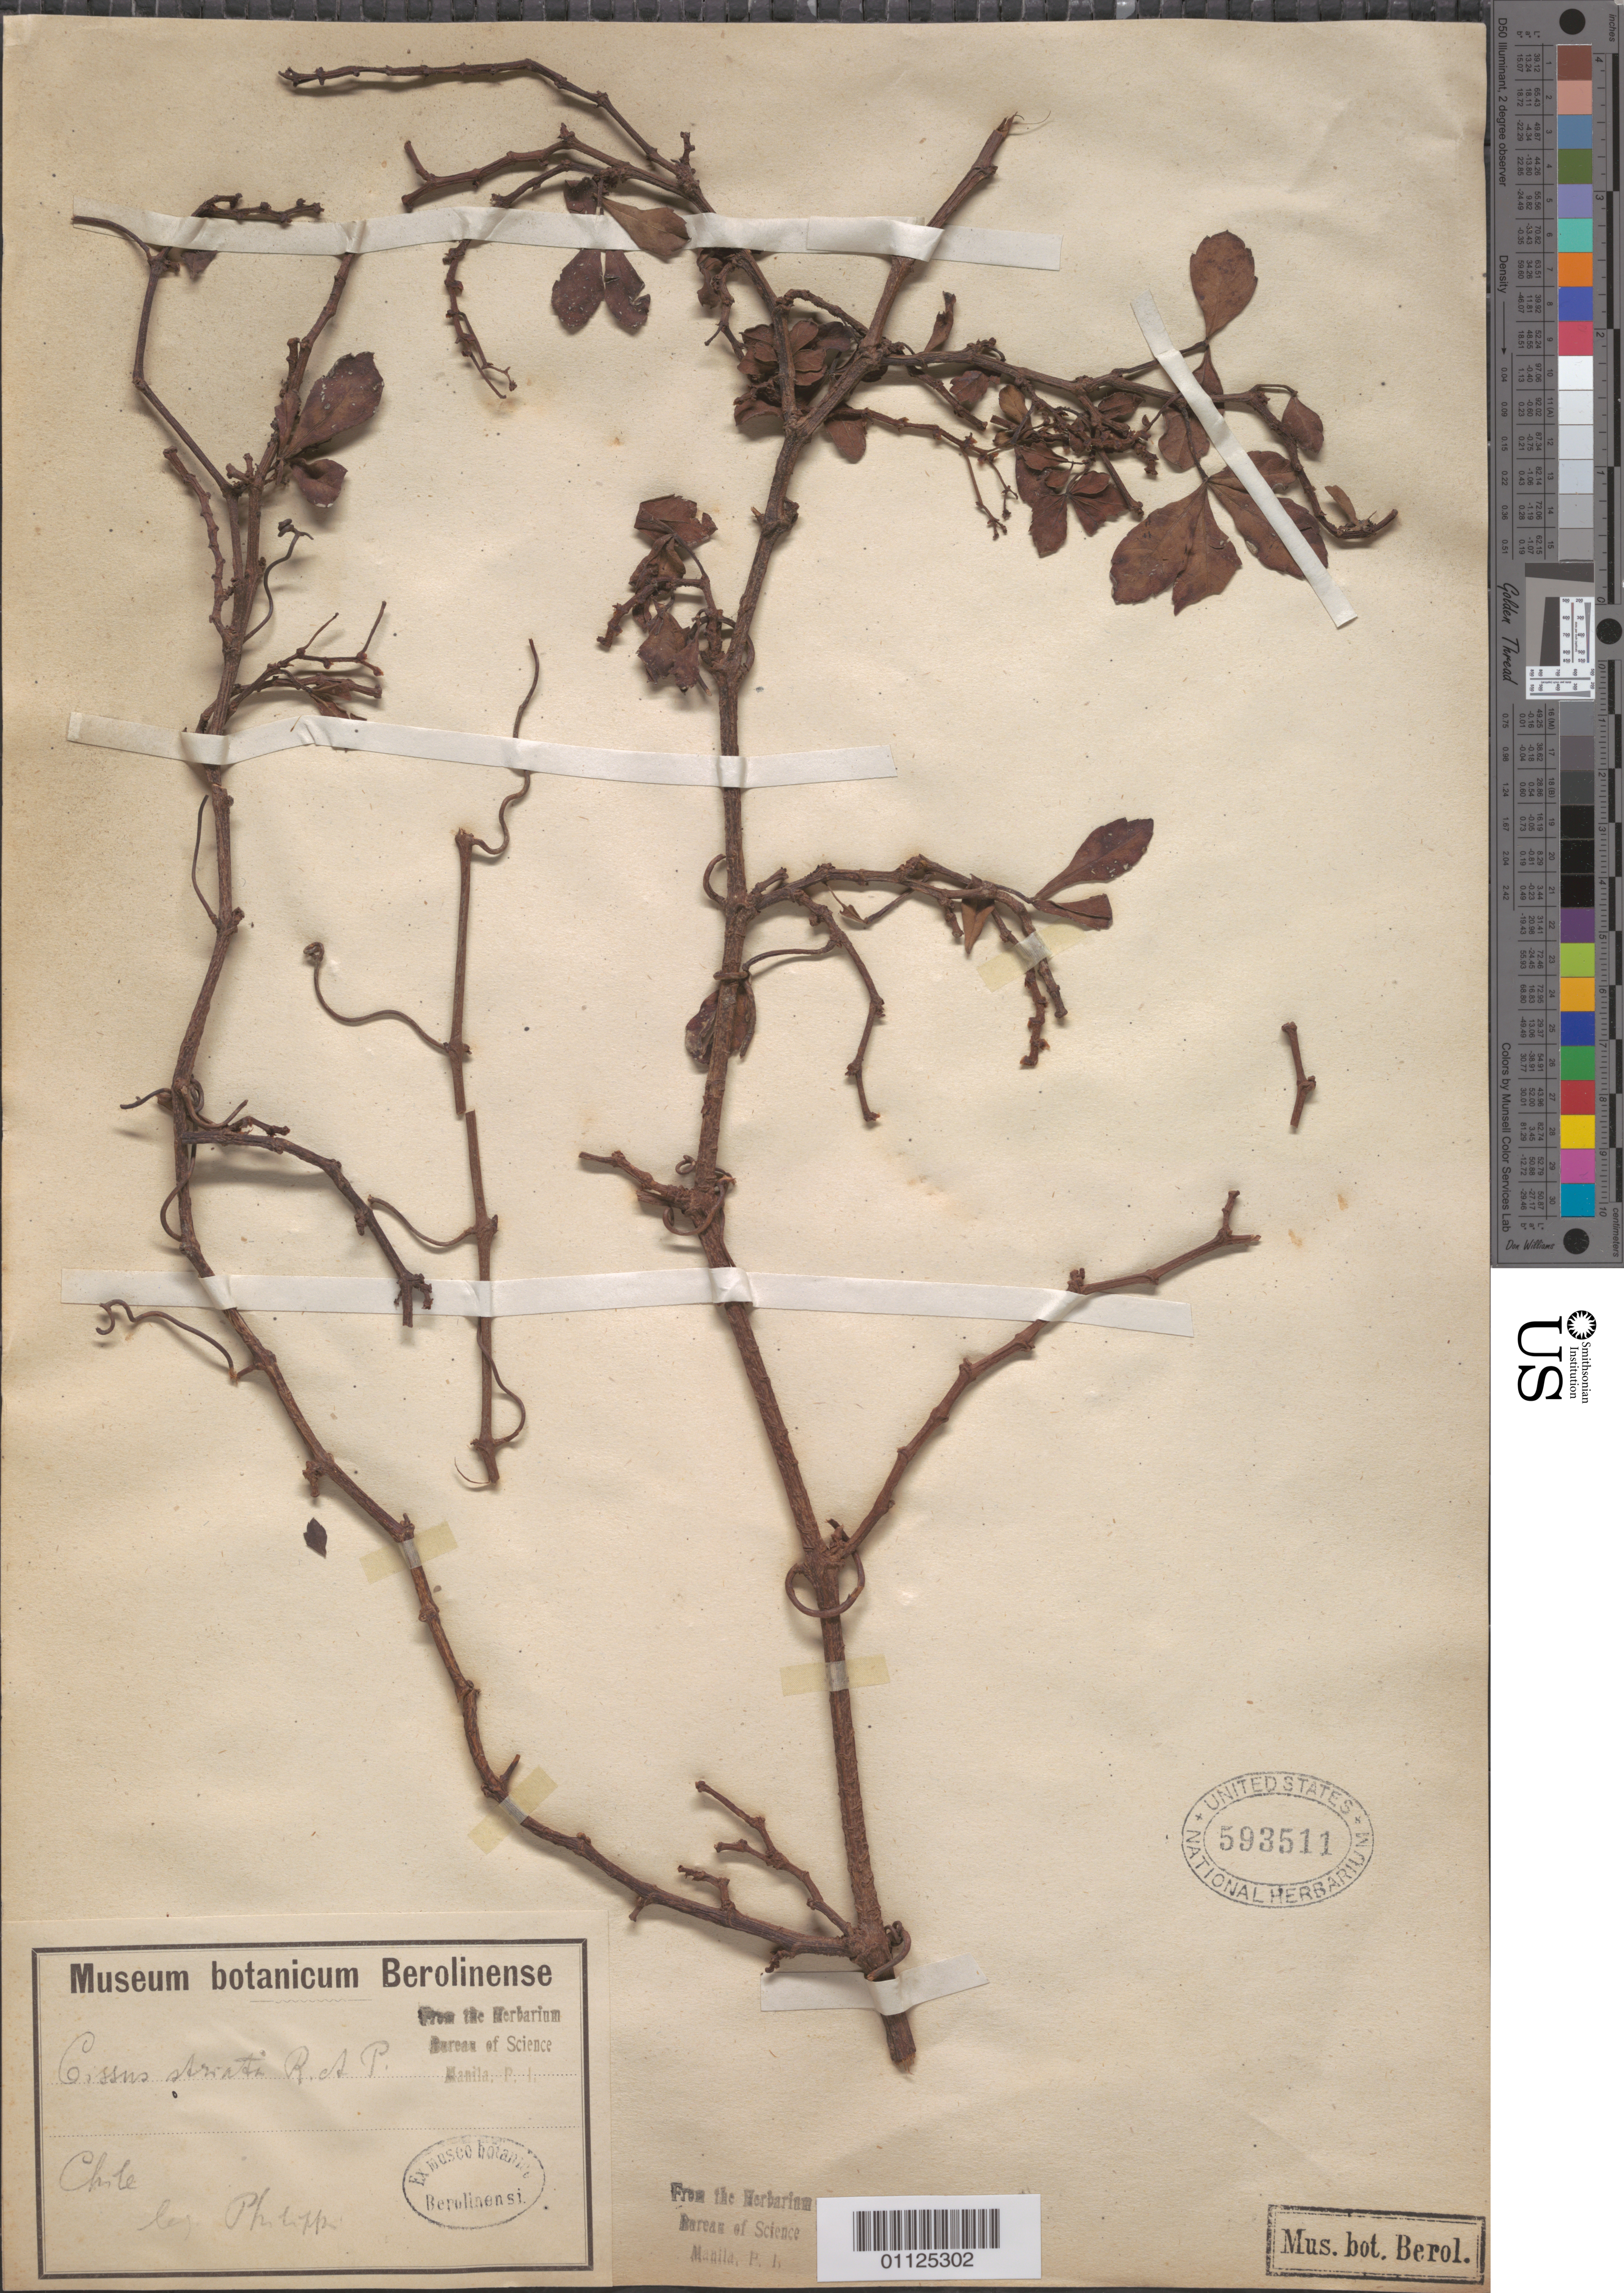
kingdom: Plantae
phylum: Tracheophyta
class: Magnoliopsida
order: Vitales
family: Vitaceae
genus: Clematicissus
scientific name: Clematicissus striata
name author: (Ruiz & Pav.) Lombardi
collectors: ex Museo Bot. Berol.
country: Chile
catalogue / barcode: US 593511